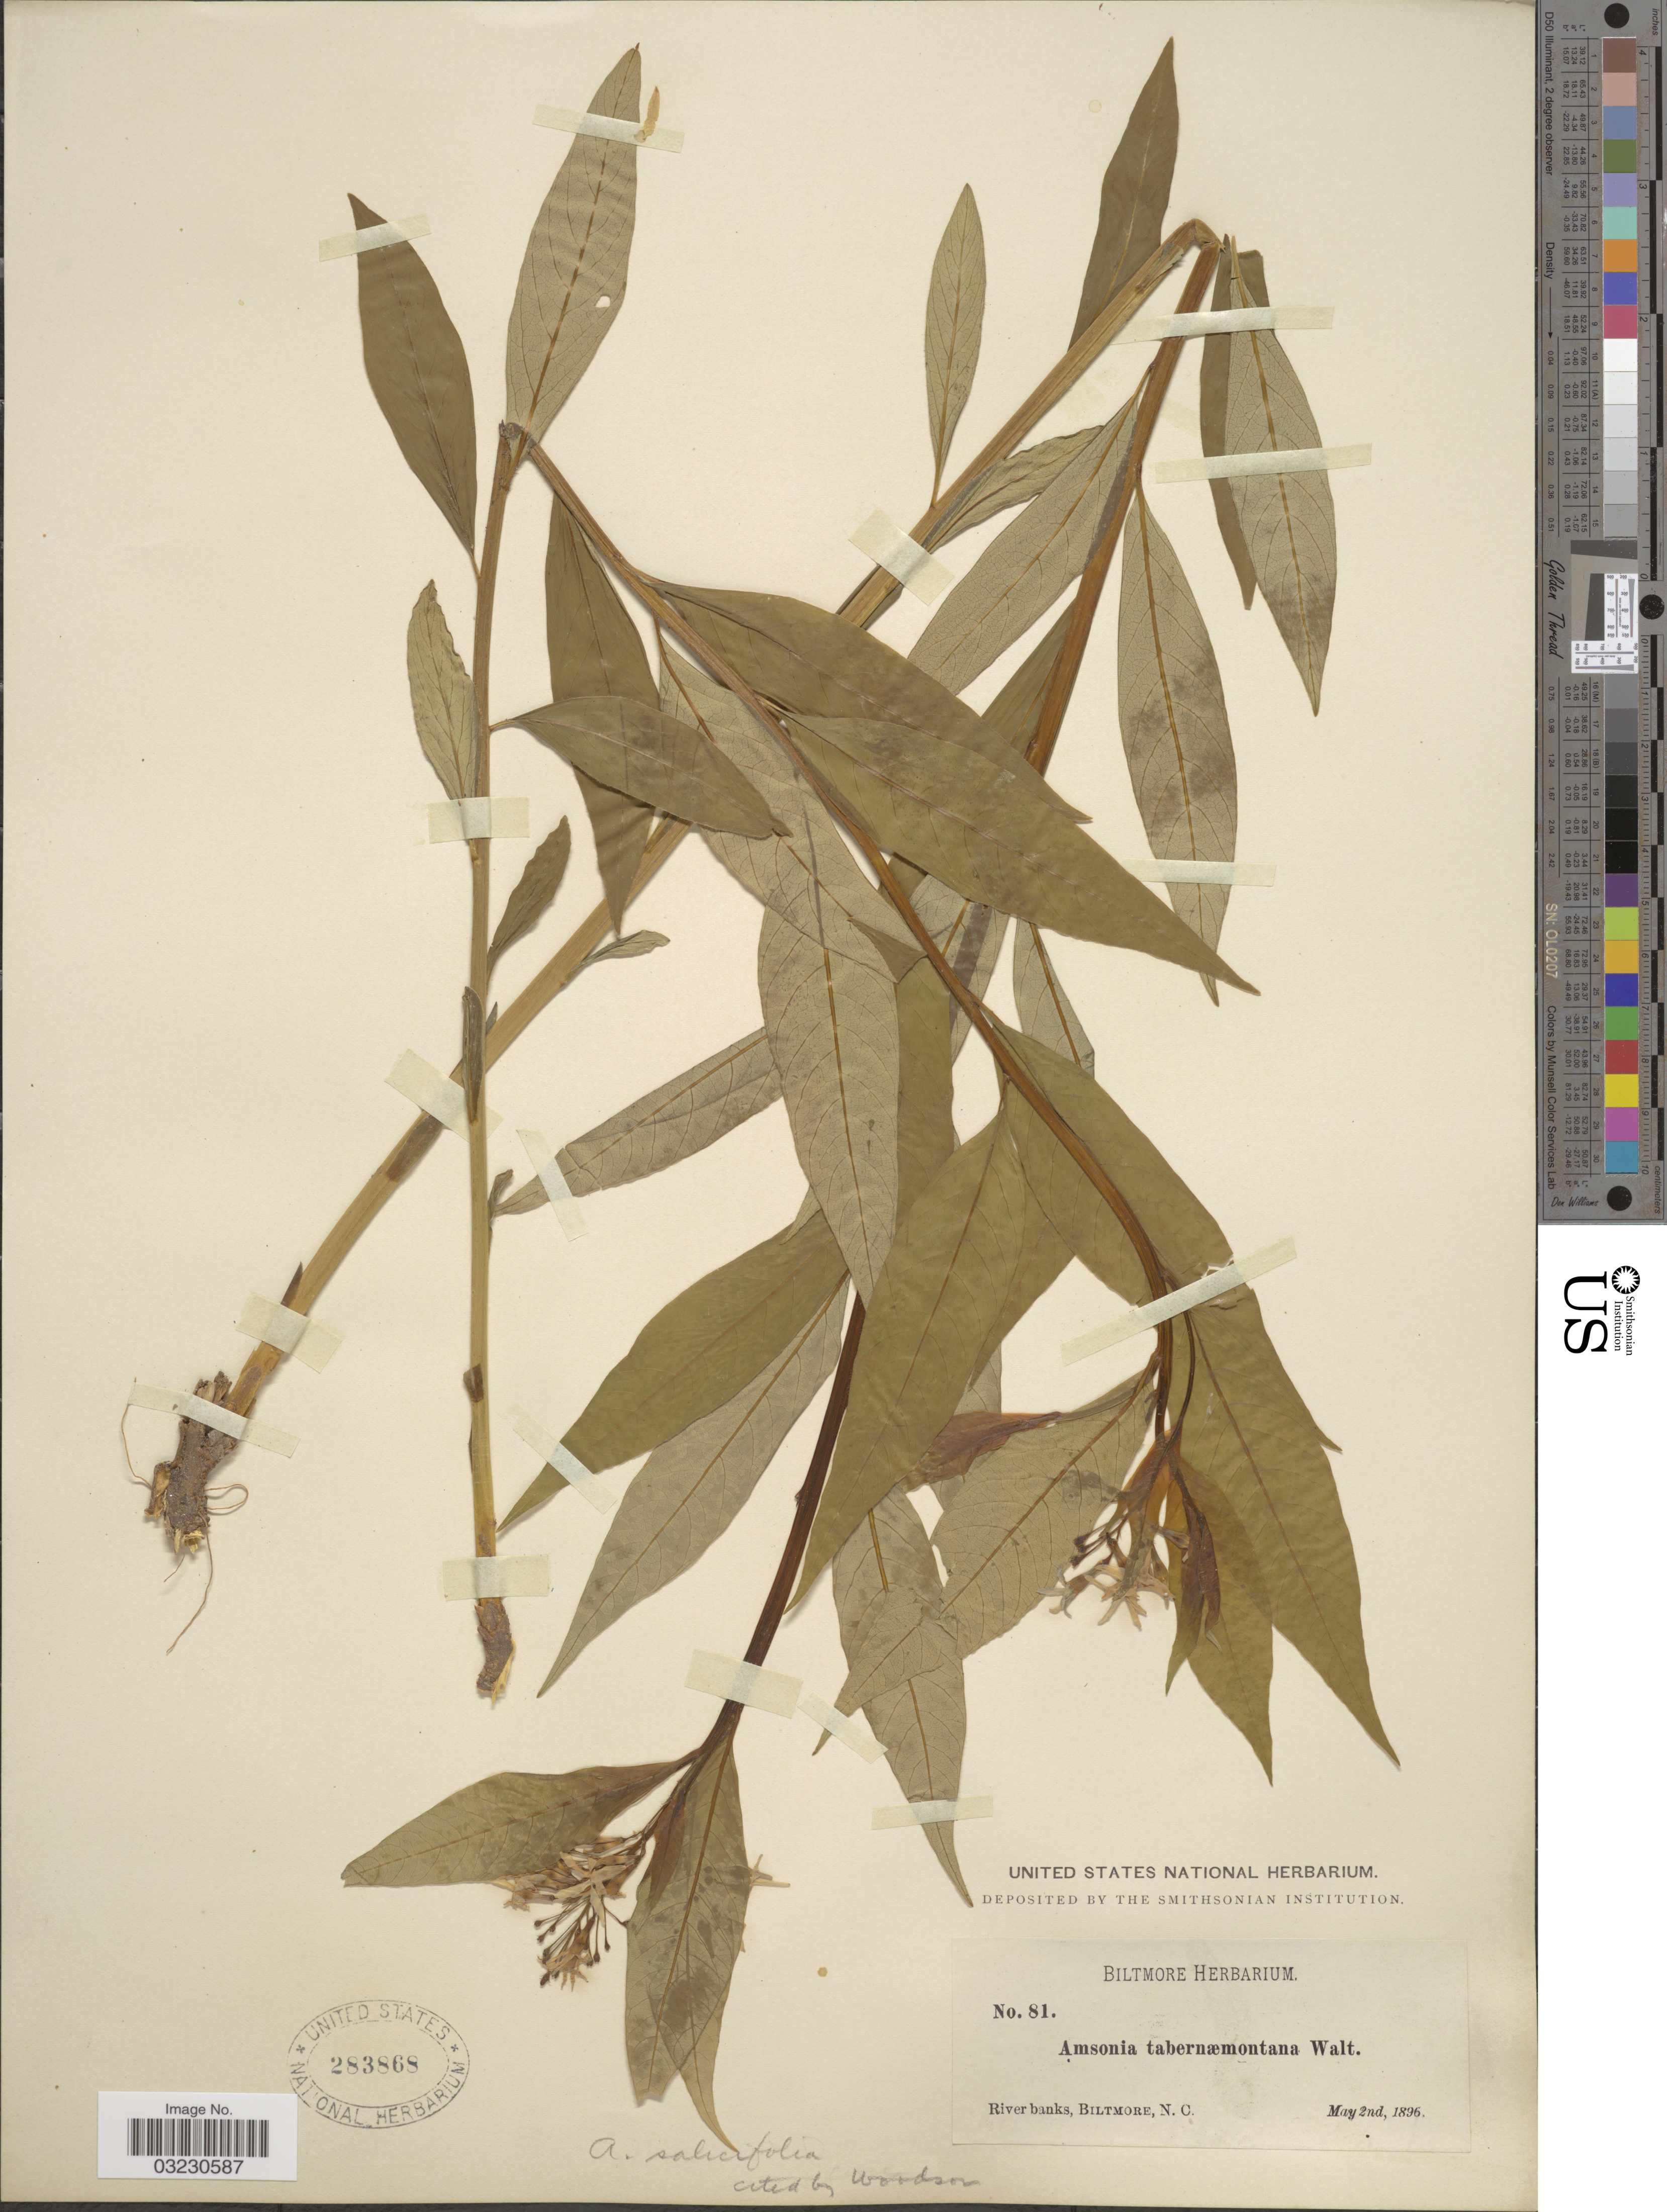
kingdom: Plantae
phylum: Tracheophyta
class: Magnoliopsida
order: Gentianales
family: Apocynaceae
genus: Amsonia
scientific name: Amsonia tabernaemontana var. salicifolia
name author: (Pursh) Woodson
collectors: ex herb. Biltmore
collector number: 81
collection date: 1896-05-02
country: United States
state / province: North Carolina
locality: River banks, Biltmore.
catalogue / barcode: US 283868